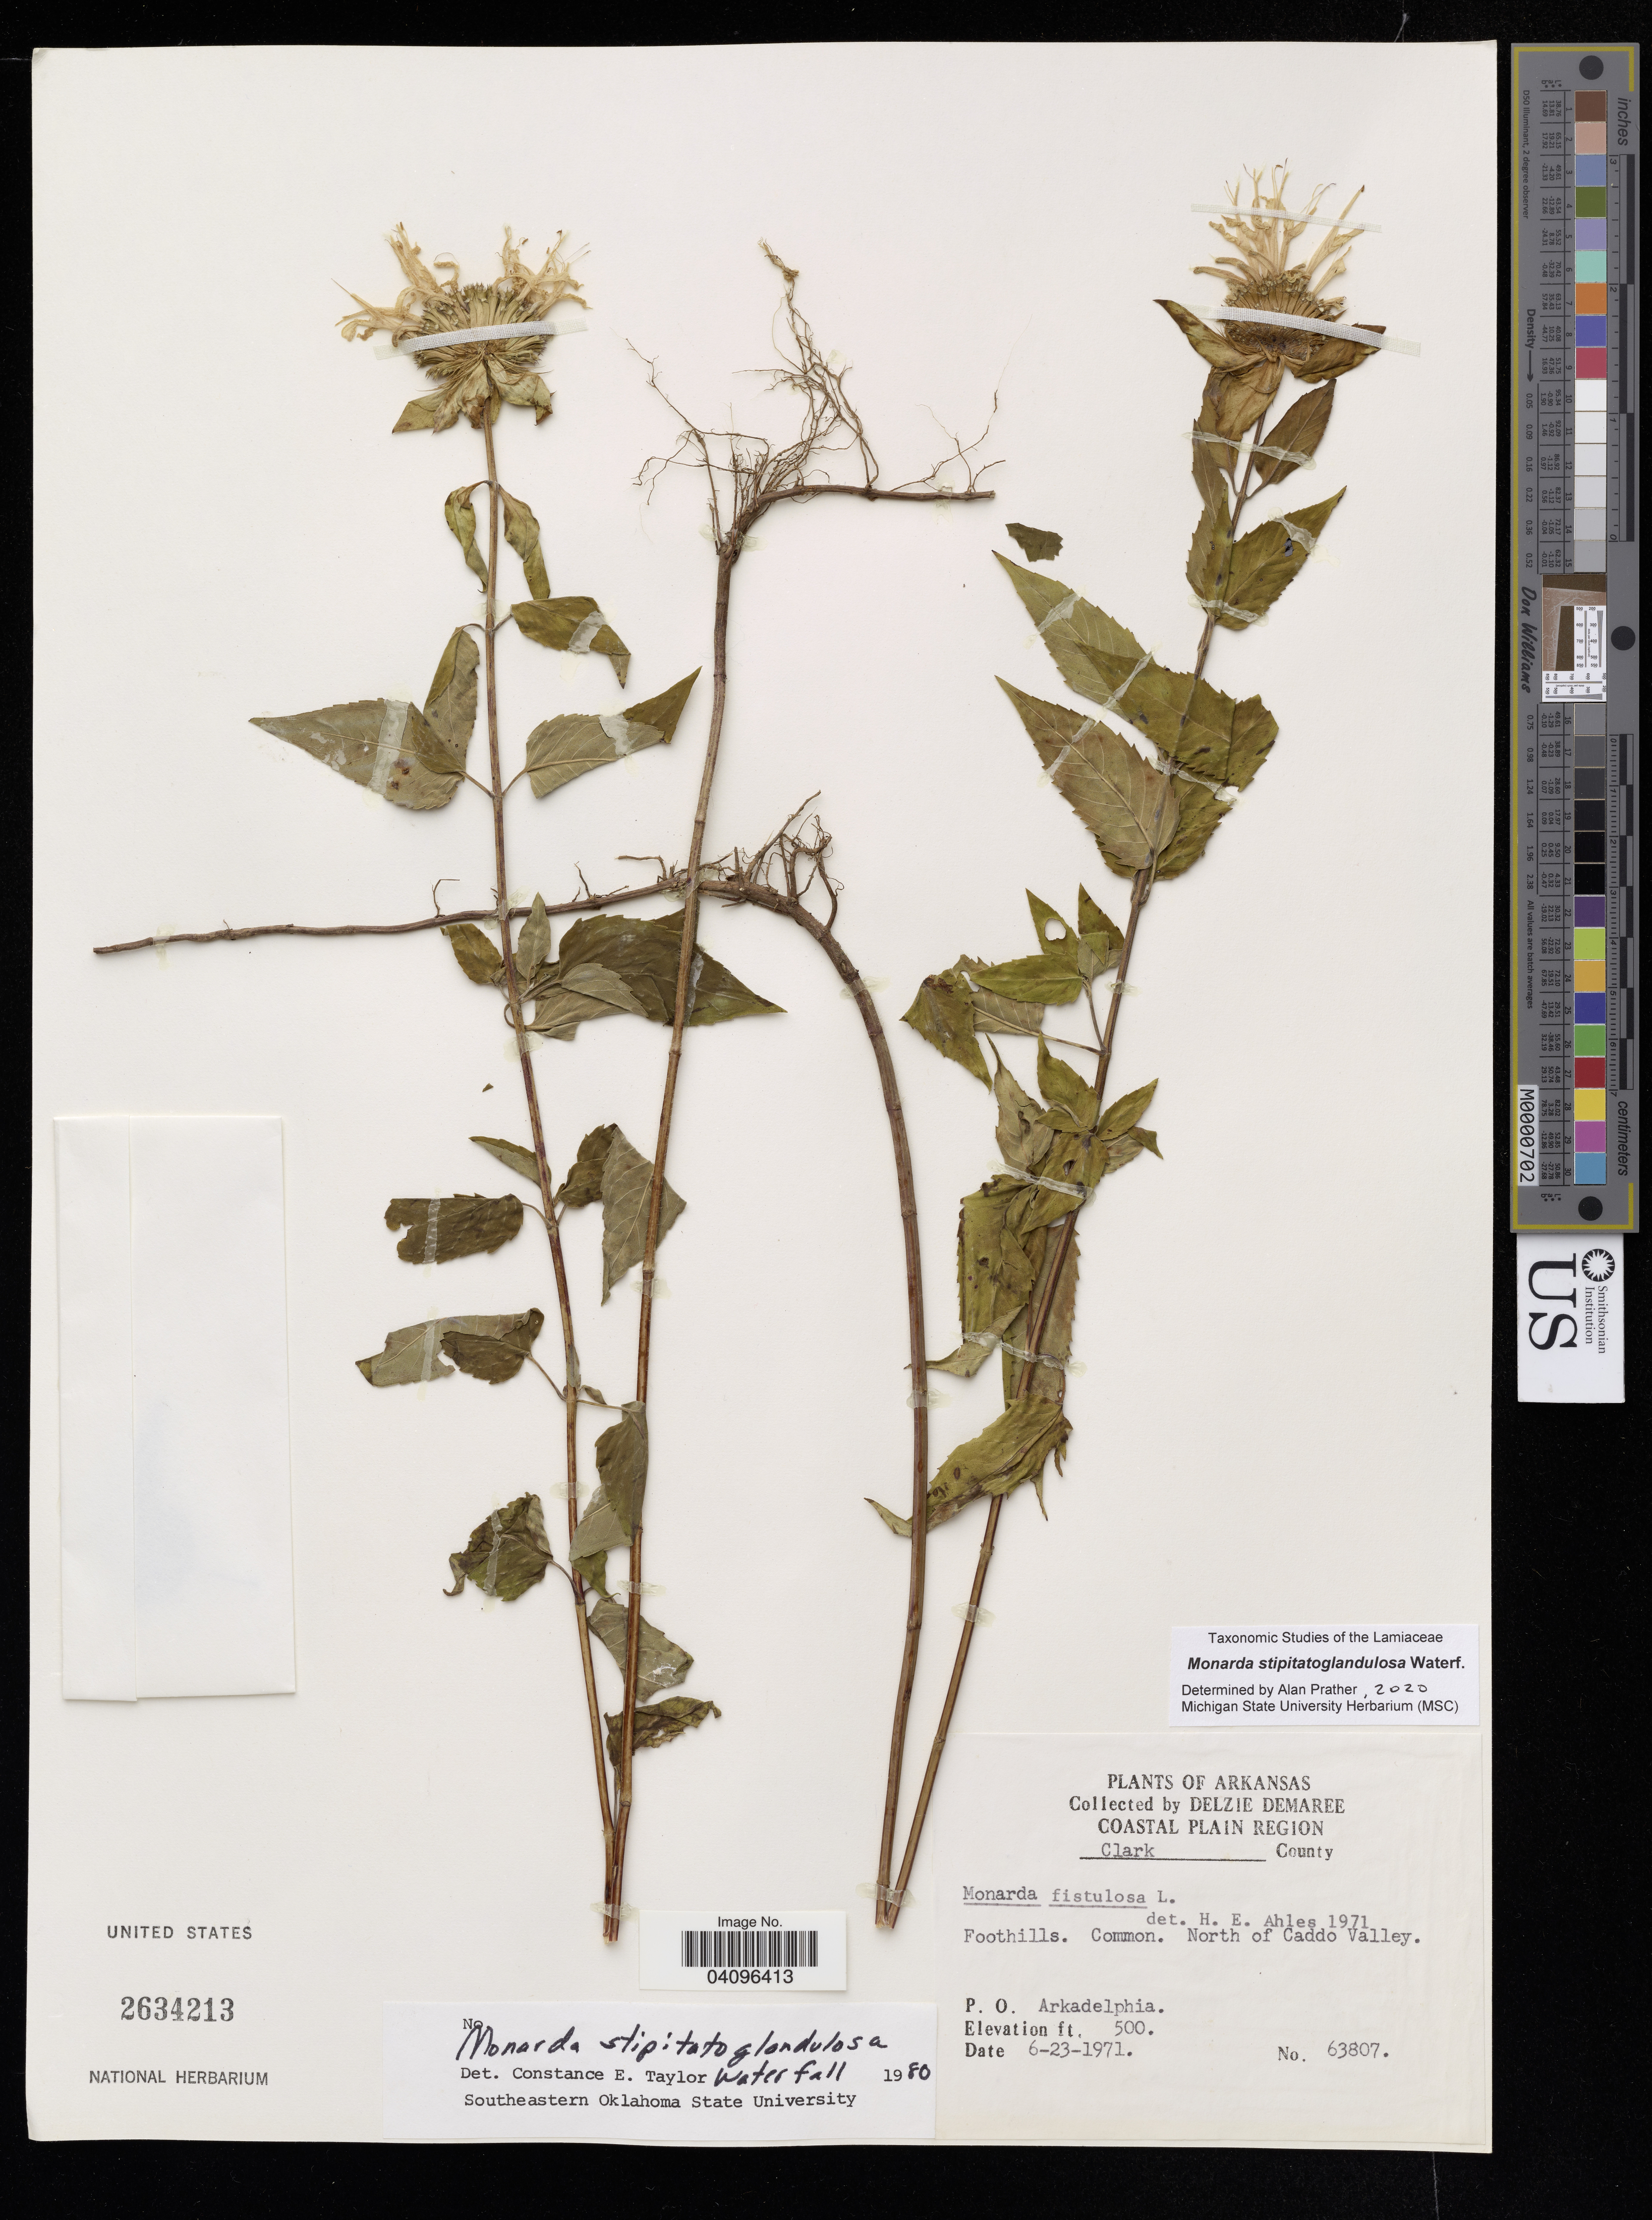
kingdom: Plantae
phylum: Tracheophyta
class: Magnoliopsida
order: Lamiales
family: Lamiaceae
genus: Monarda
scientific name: Monarda stipitatoglandulosa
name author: Waterf.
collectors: D. Demaree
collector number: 63807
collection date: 1971-06-23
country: United States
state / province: Arkansas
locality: North of Caddo Valley.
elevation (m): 152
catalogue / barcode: US 2634213